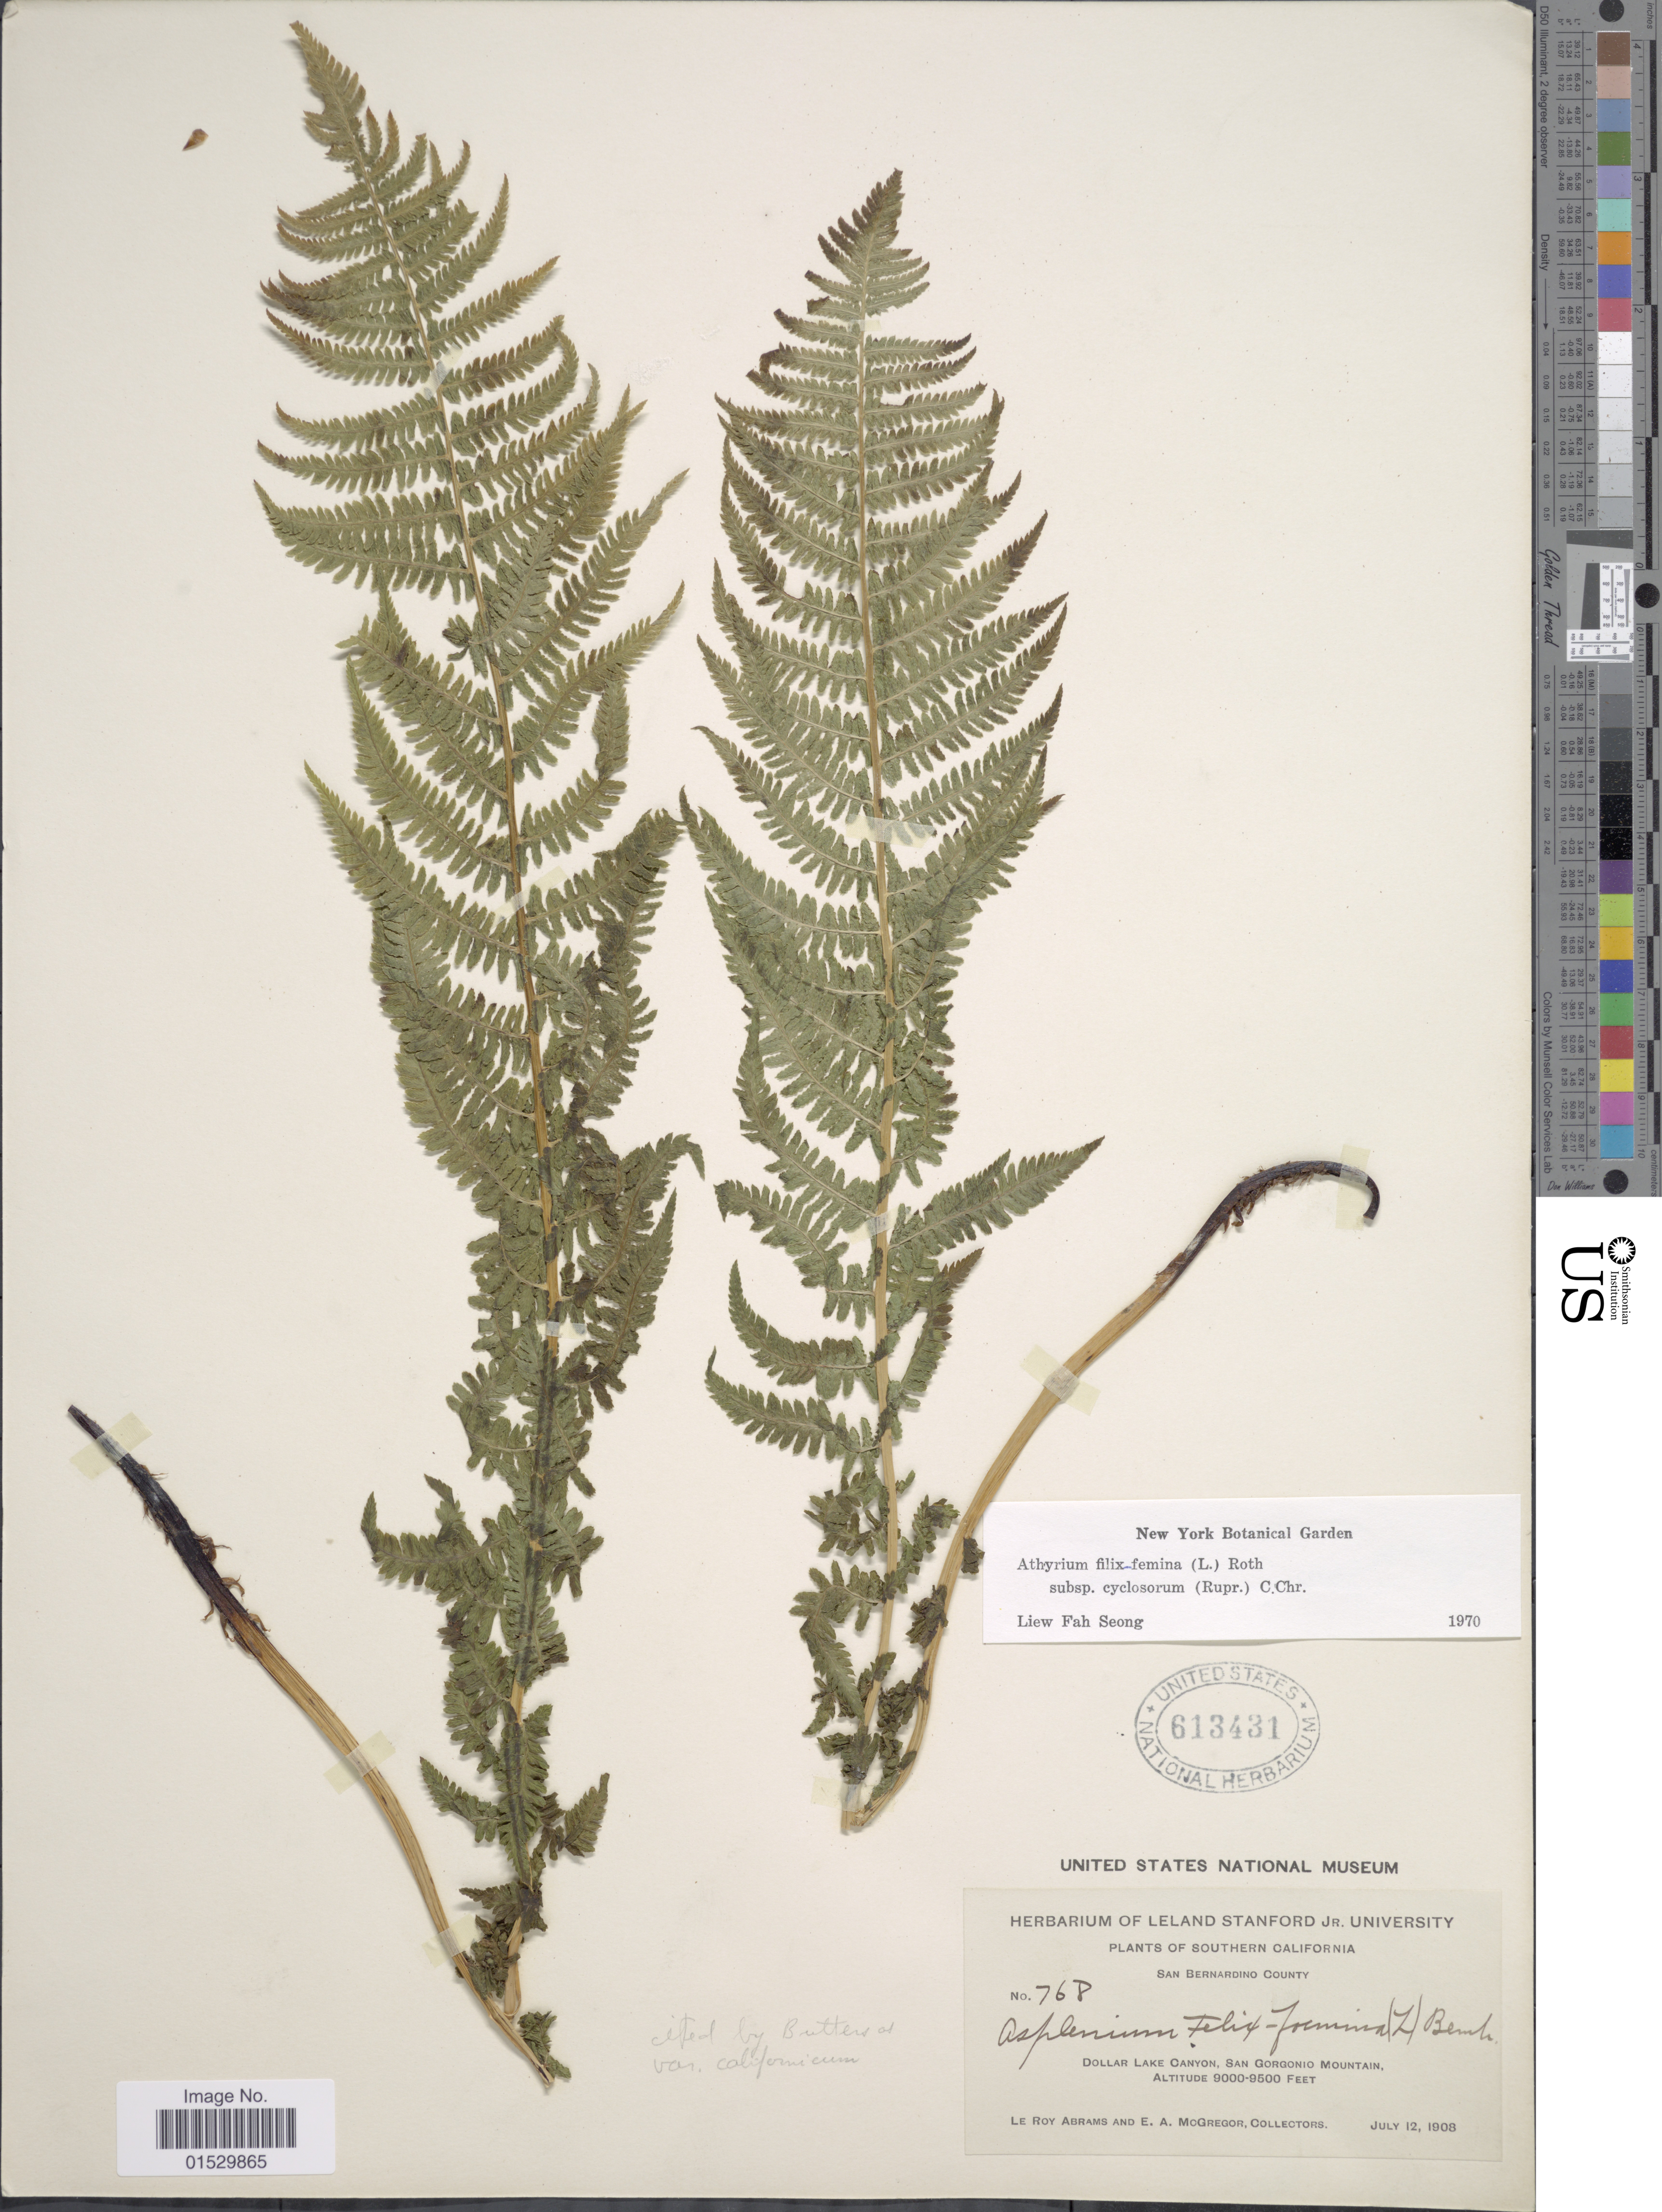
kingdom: Plantae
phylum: Tracheophyta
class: Polypodiopsida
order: Polypodiales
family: Athyriaceae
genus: Athyrium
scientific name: Athyrium filix-femina subsp. cyclosorum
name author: (Rupr.) C. Chr.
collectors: L. Abrams & E. A. McGregor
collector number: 768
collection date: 1908-07-12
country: United States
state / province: California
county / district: San Bernardino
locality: Southern California, San Bernardino County, Dollar Lake Canyon, San Gorgonio Mountain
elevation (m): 2743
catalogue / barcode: US 613431